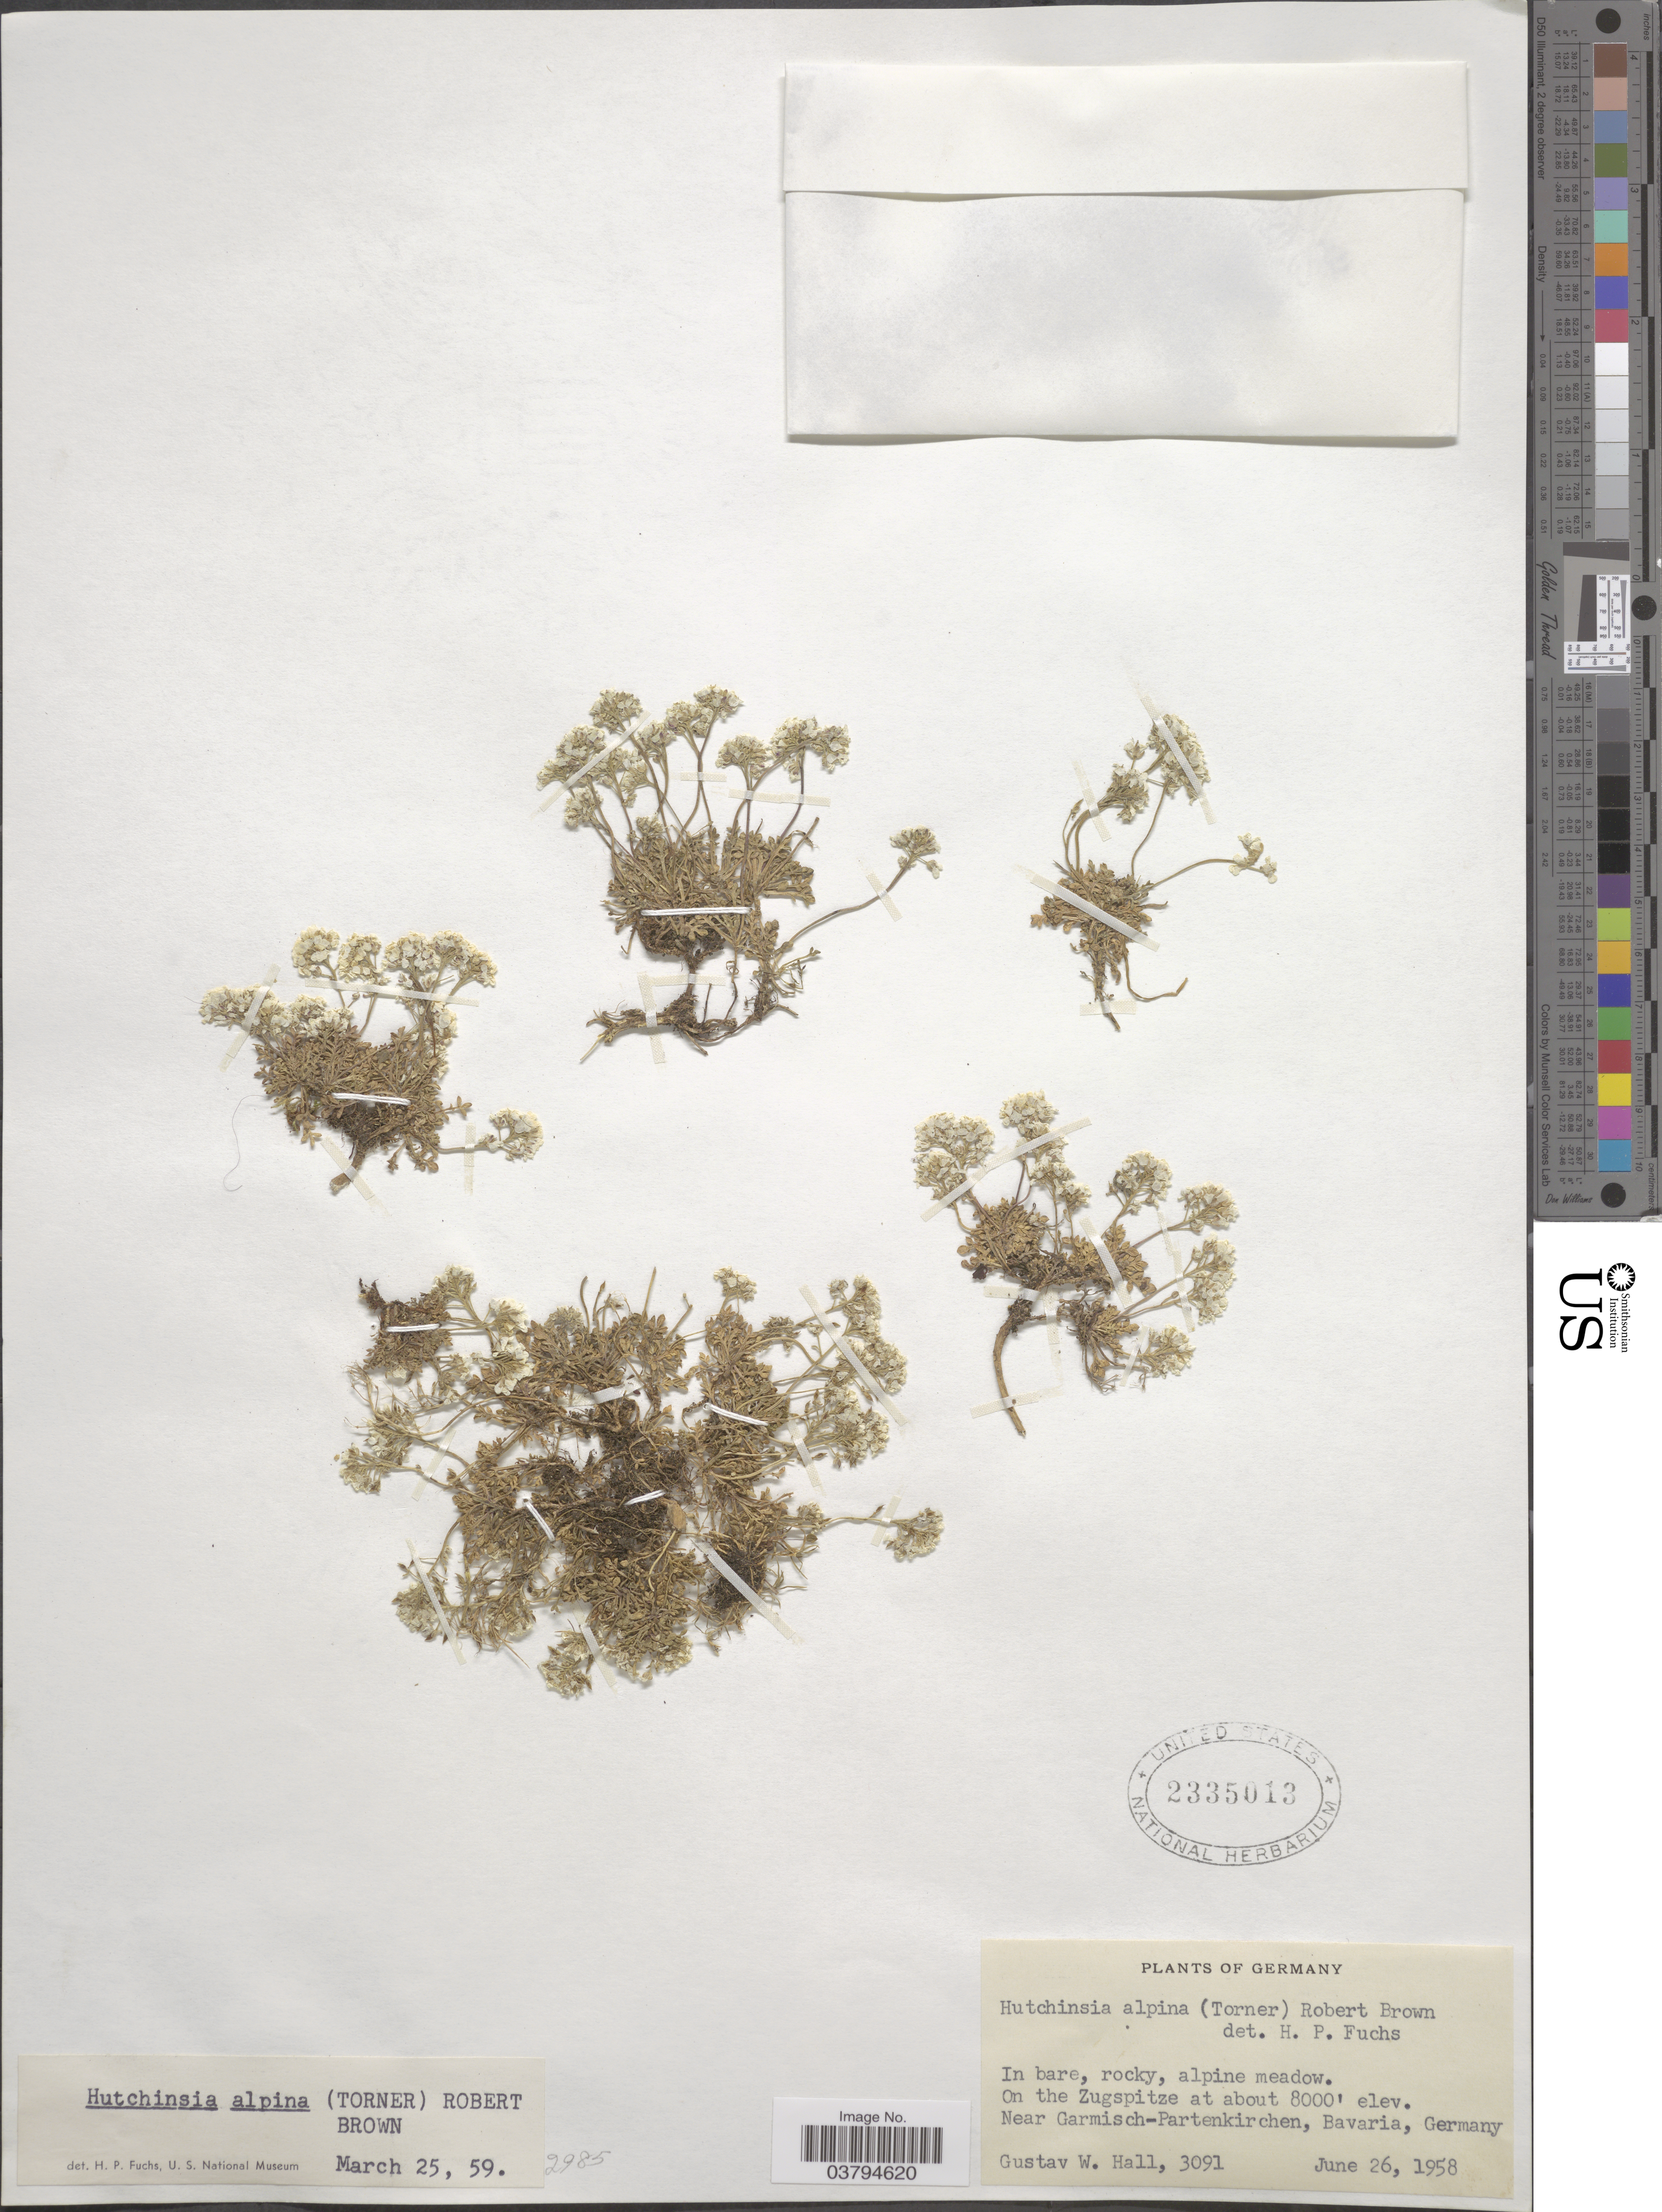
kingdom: Plantae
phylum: Tracheophyta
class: Magnoliopsida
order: Brassicales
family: Brassicaceae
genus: Hutchinsia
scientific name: Hutchinsia alpina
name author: W.T. Aiton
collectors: G. Hall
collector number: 3091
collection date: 1958-06-26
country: Germany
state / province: Bayern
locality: On the Zugspitze. Near Garmisch-Partenkirchen, Bavaria.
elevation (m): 2438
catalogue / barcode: US 2335013